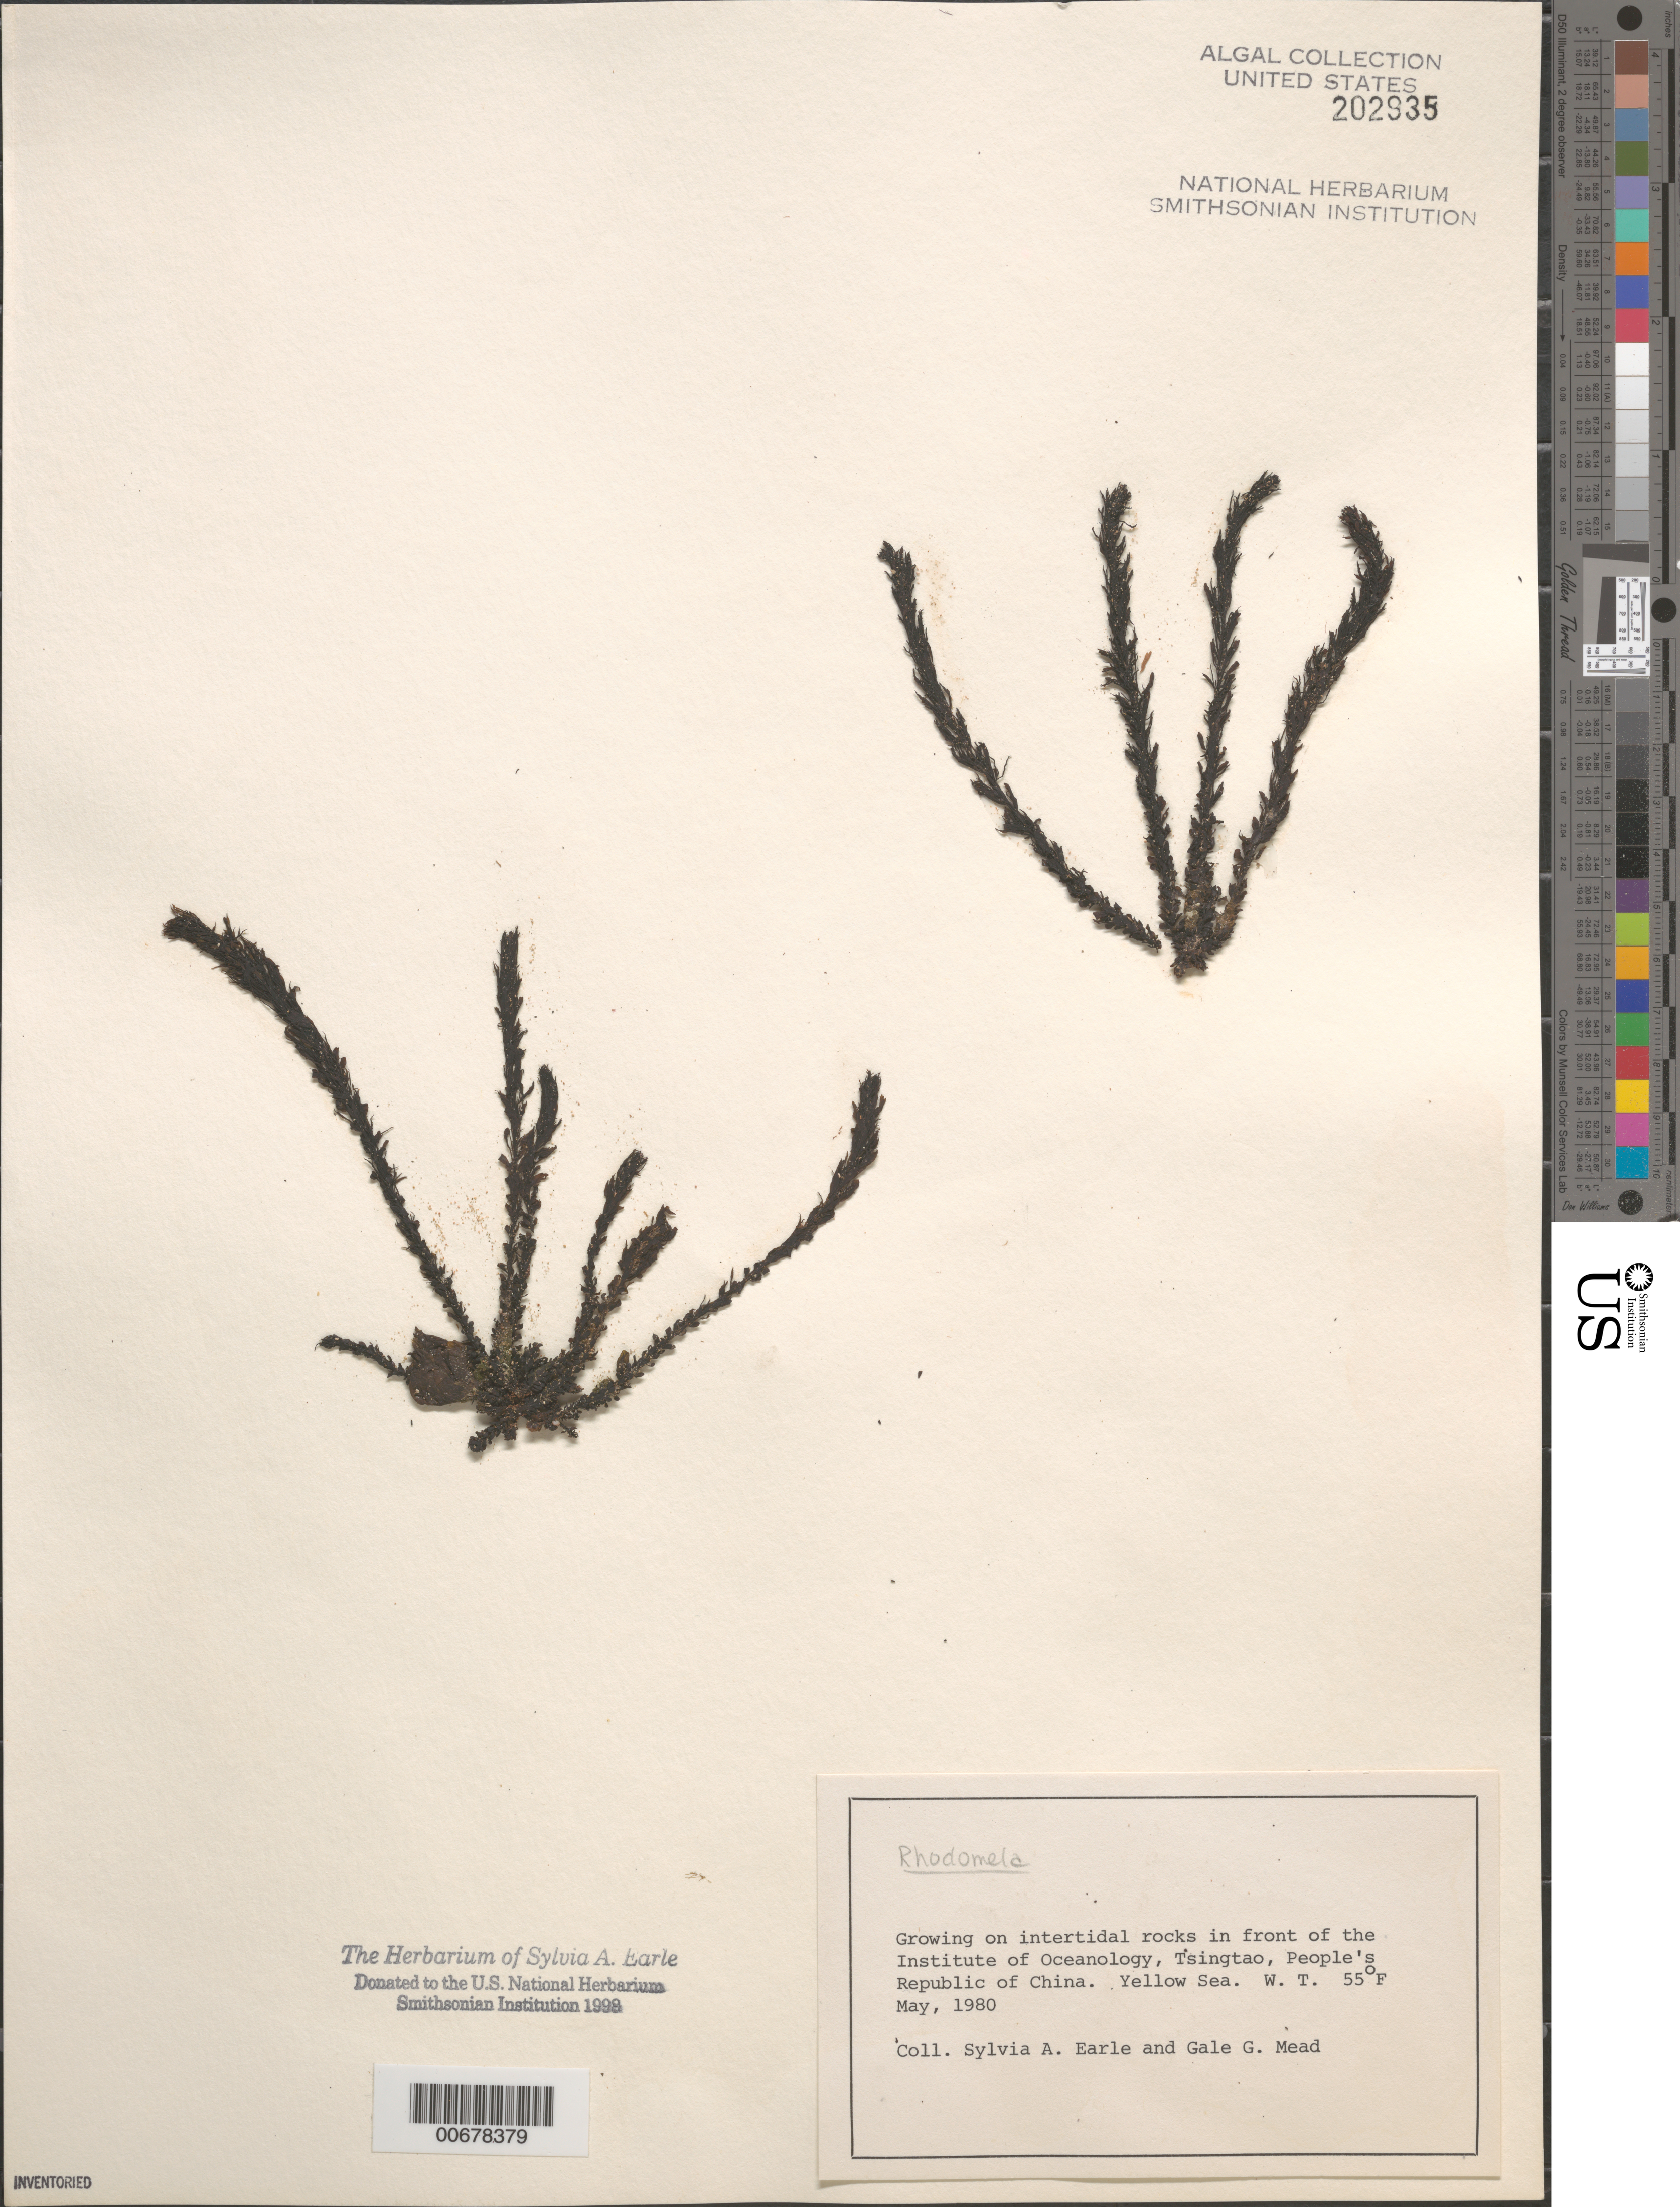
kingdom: Plantae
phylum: Rhodophyta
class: Florideophyceae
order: Ceramiales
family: Rhodomelaceae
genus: Rhodomela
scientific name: Rhodomela sp.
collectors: S. A. Earle & G. Mead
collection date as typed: May 1980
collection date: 1980-05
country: China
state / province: Shandong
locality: Qingdau (Tsingtao), Institute of Oceanology beach, Yellow Sea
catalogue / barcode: US 202935